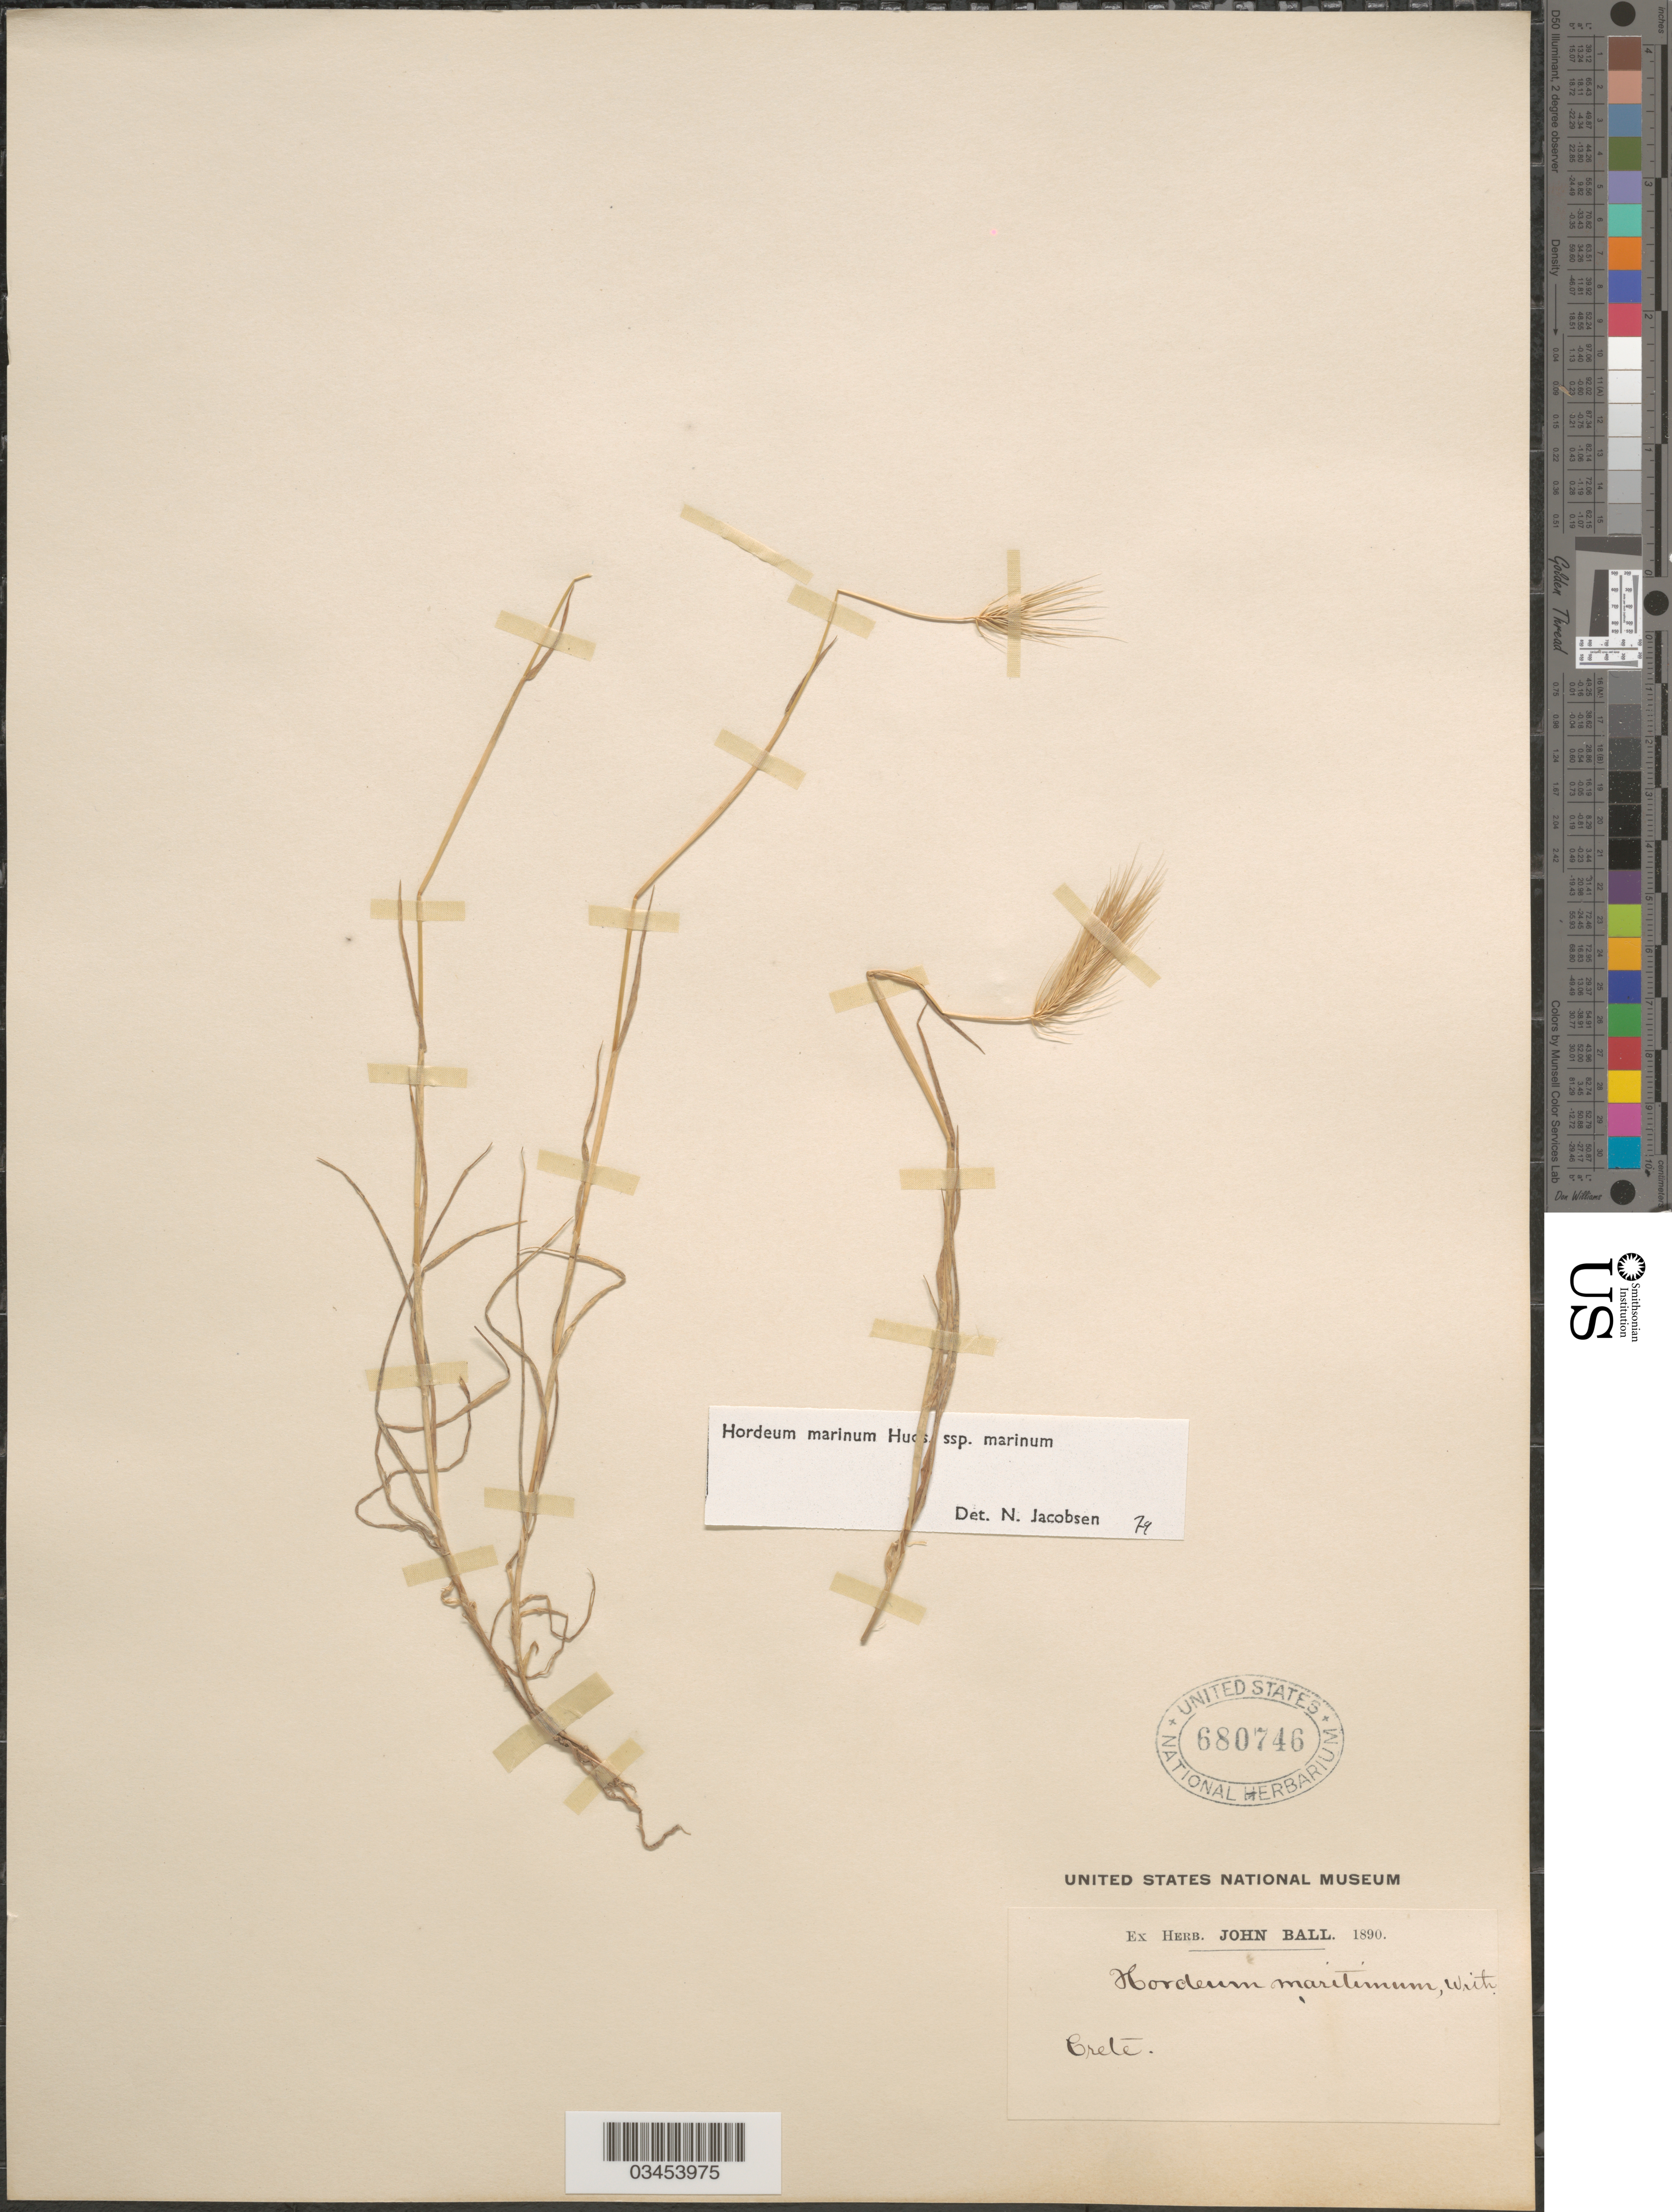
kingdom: Plantae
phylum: Tracheophyta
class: Liliopsida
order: Poales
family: Poaceae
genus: Hordeum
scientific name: Hordeum marinum subsp. marinum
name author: Huds.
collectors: ex herb. John Ball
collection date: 1890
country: Greece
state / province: Crete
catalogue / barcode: US 680746